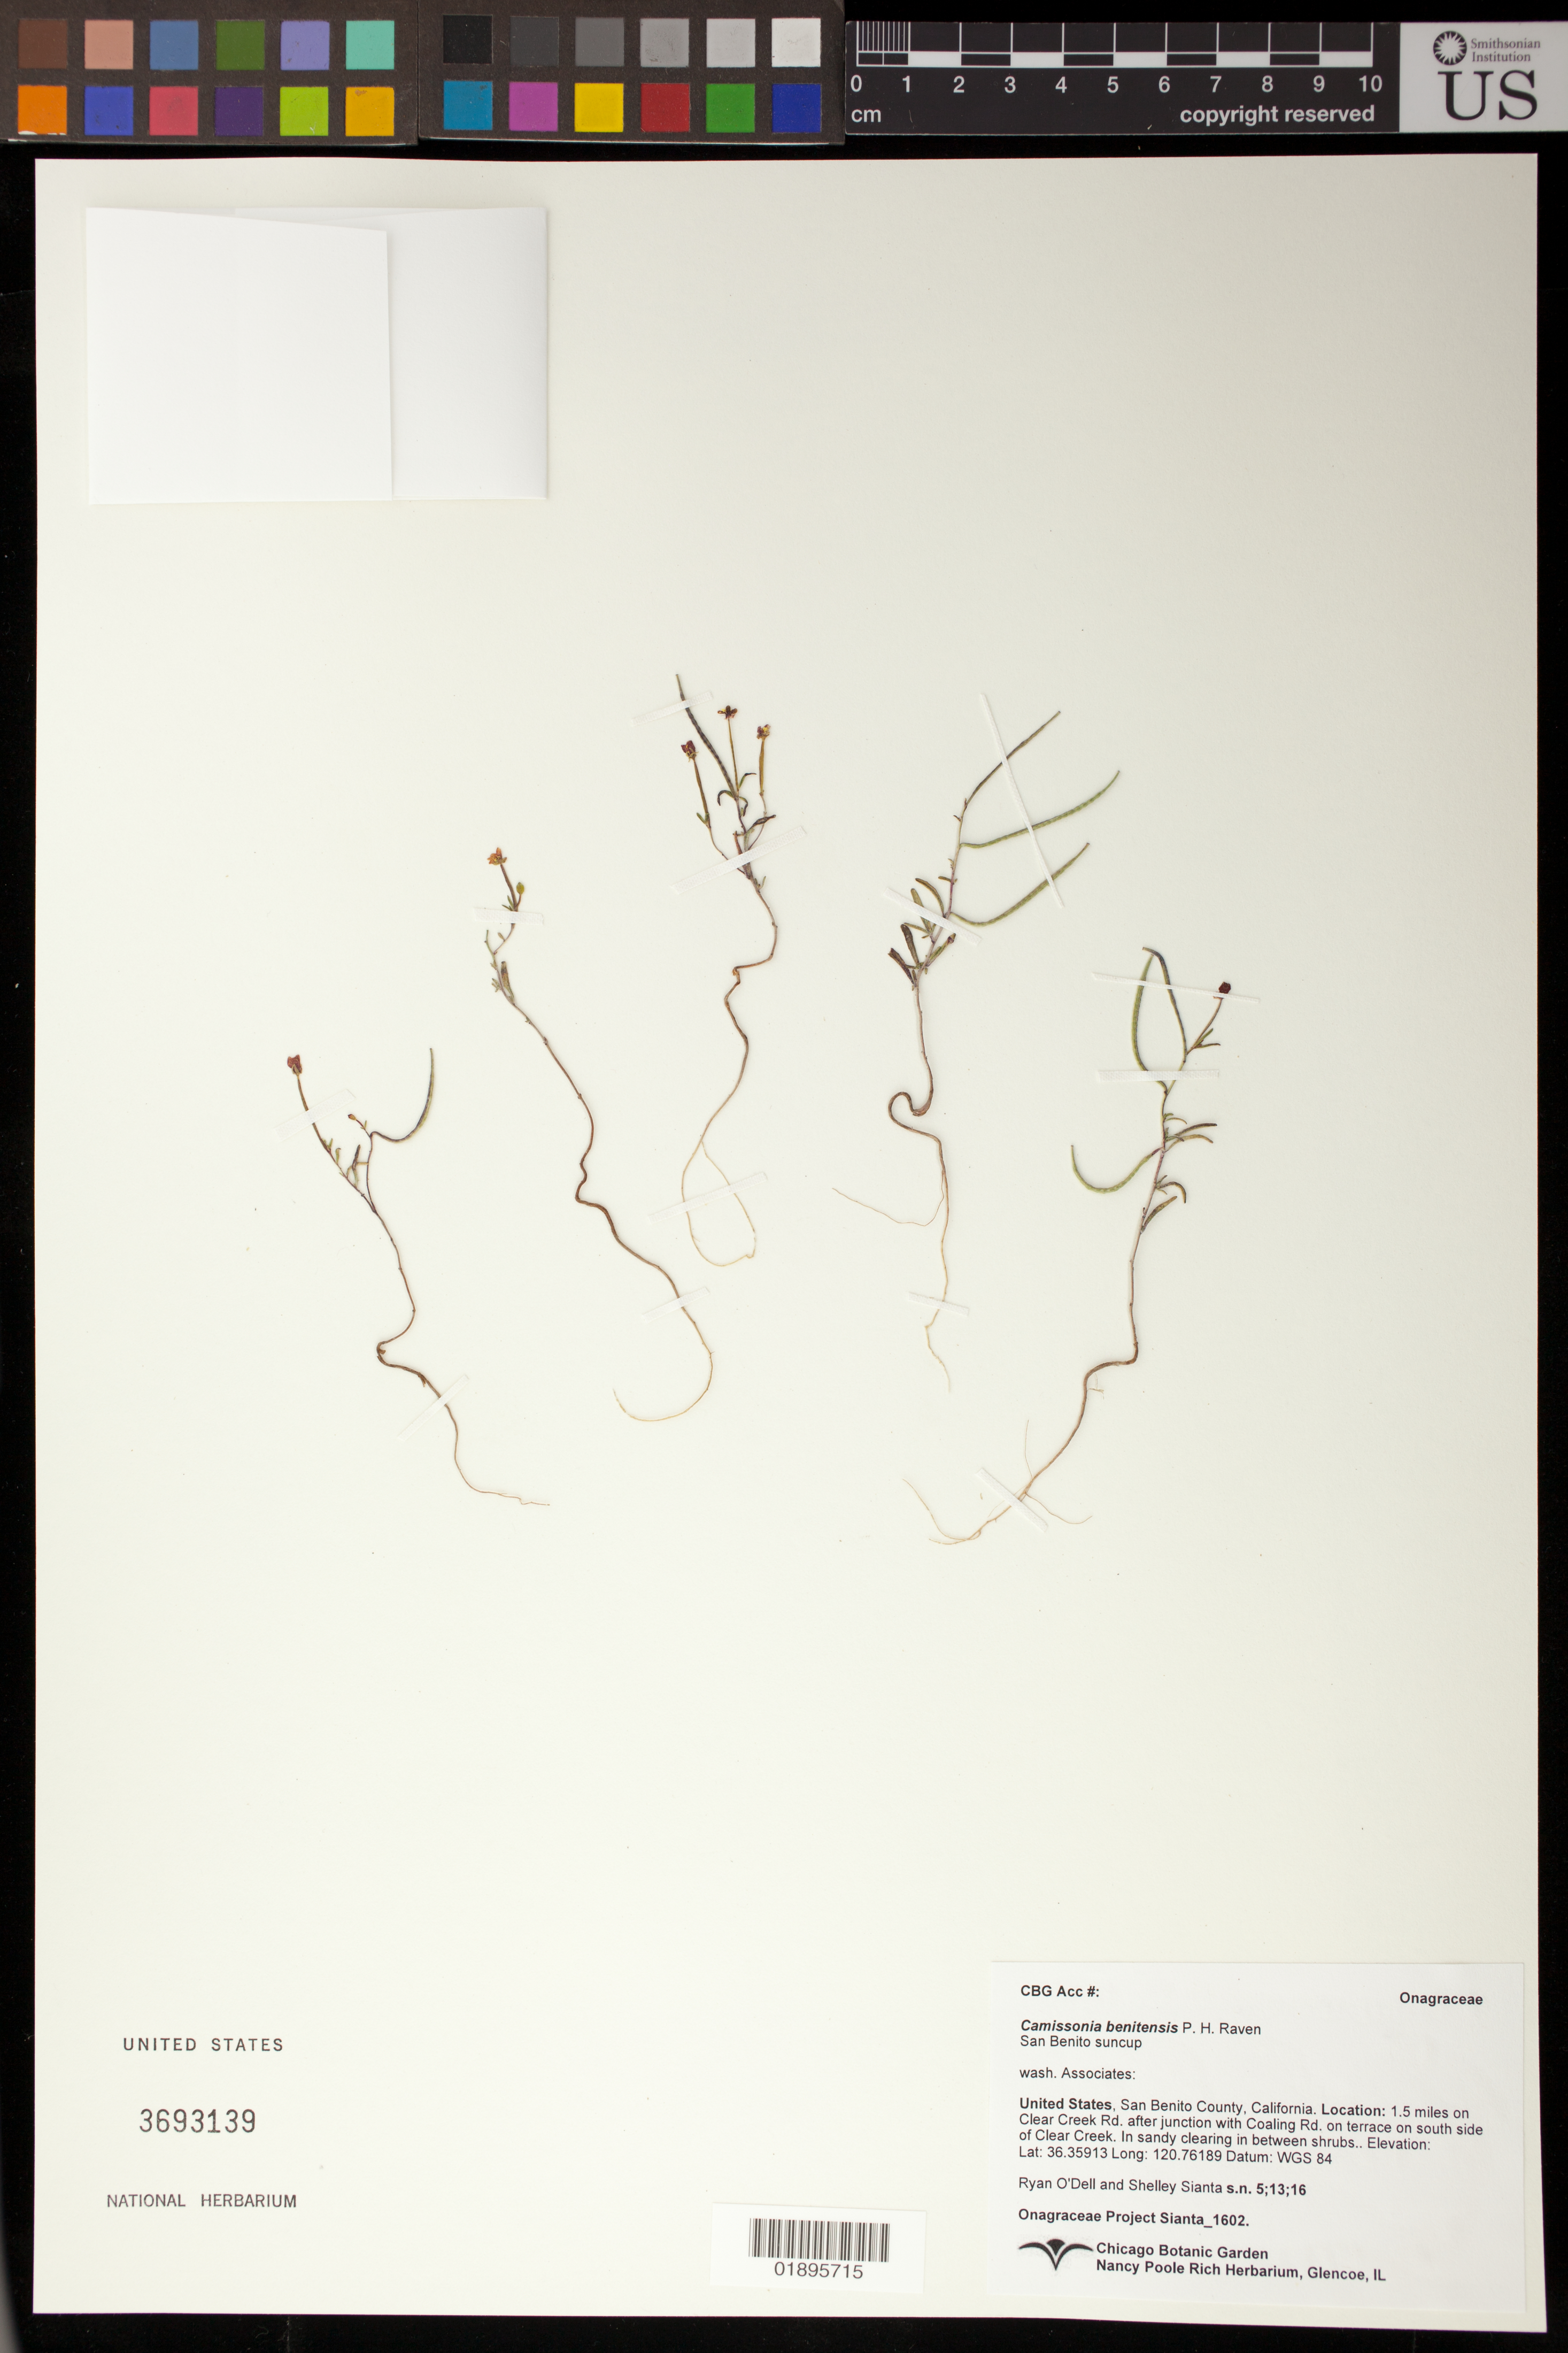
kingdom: Plantae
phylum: Tracheophyta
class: Magnoliopsida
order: Myrtales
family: Onagraceae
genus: Camissonia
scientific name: Camissonia benitensis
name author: P.H. Raven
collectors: R. O'Dell & S. Sianta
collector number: Sianta 1602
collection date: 2016-05-13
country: United States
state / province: California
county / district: San Benito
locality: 1.5 miles on Clear Creek Rd. after junction with Coaling Rd. on terrace on south side of Clear Creek, in sandy clearing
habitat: wash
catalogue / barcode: US 3693139